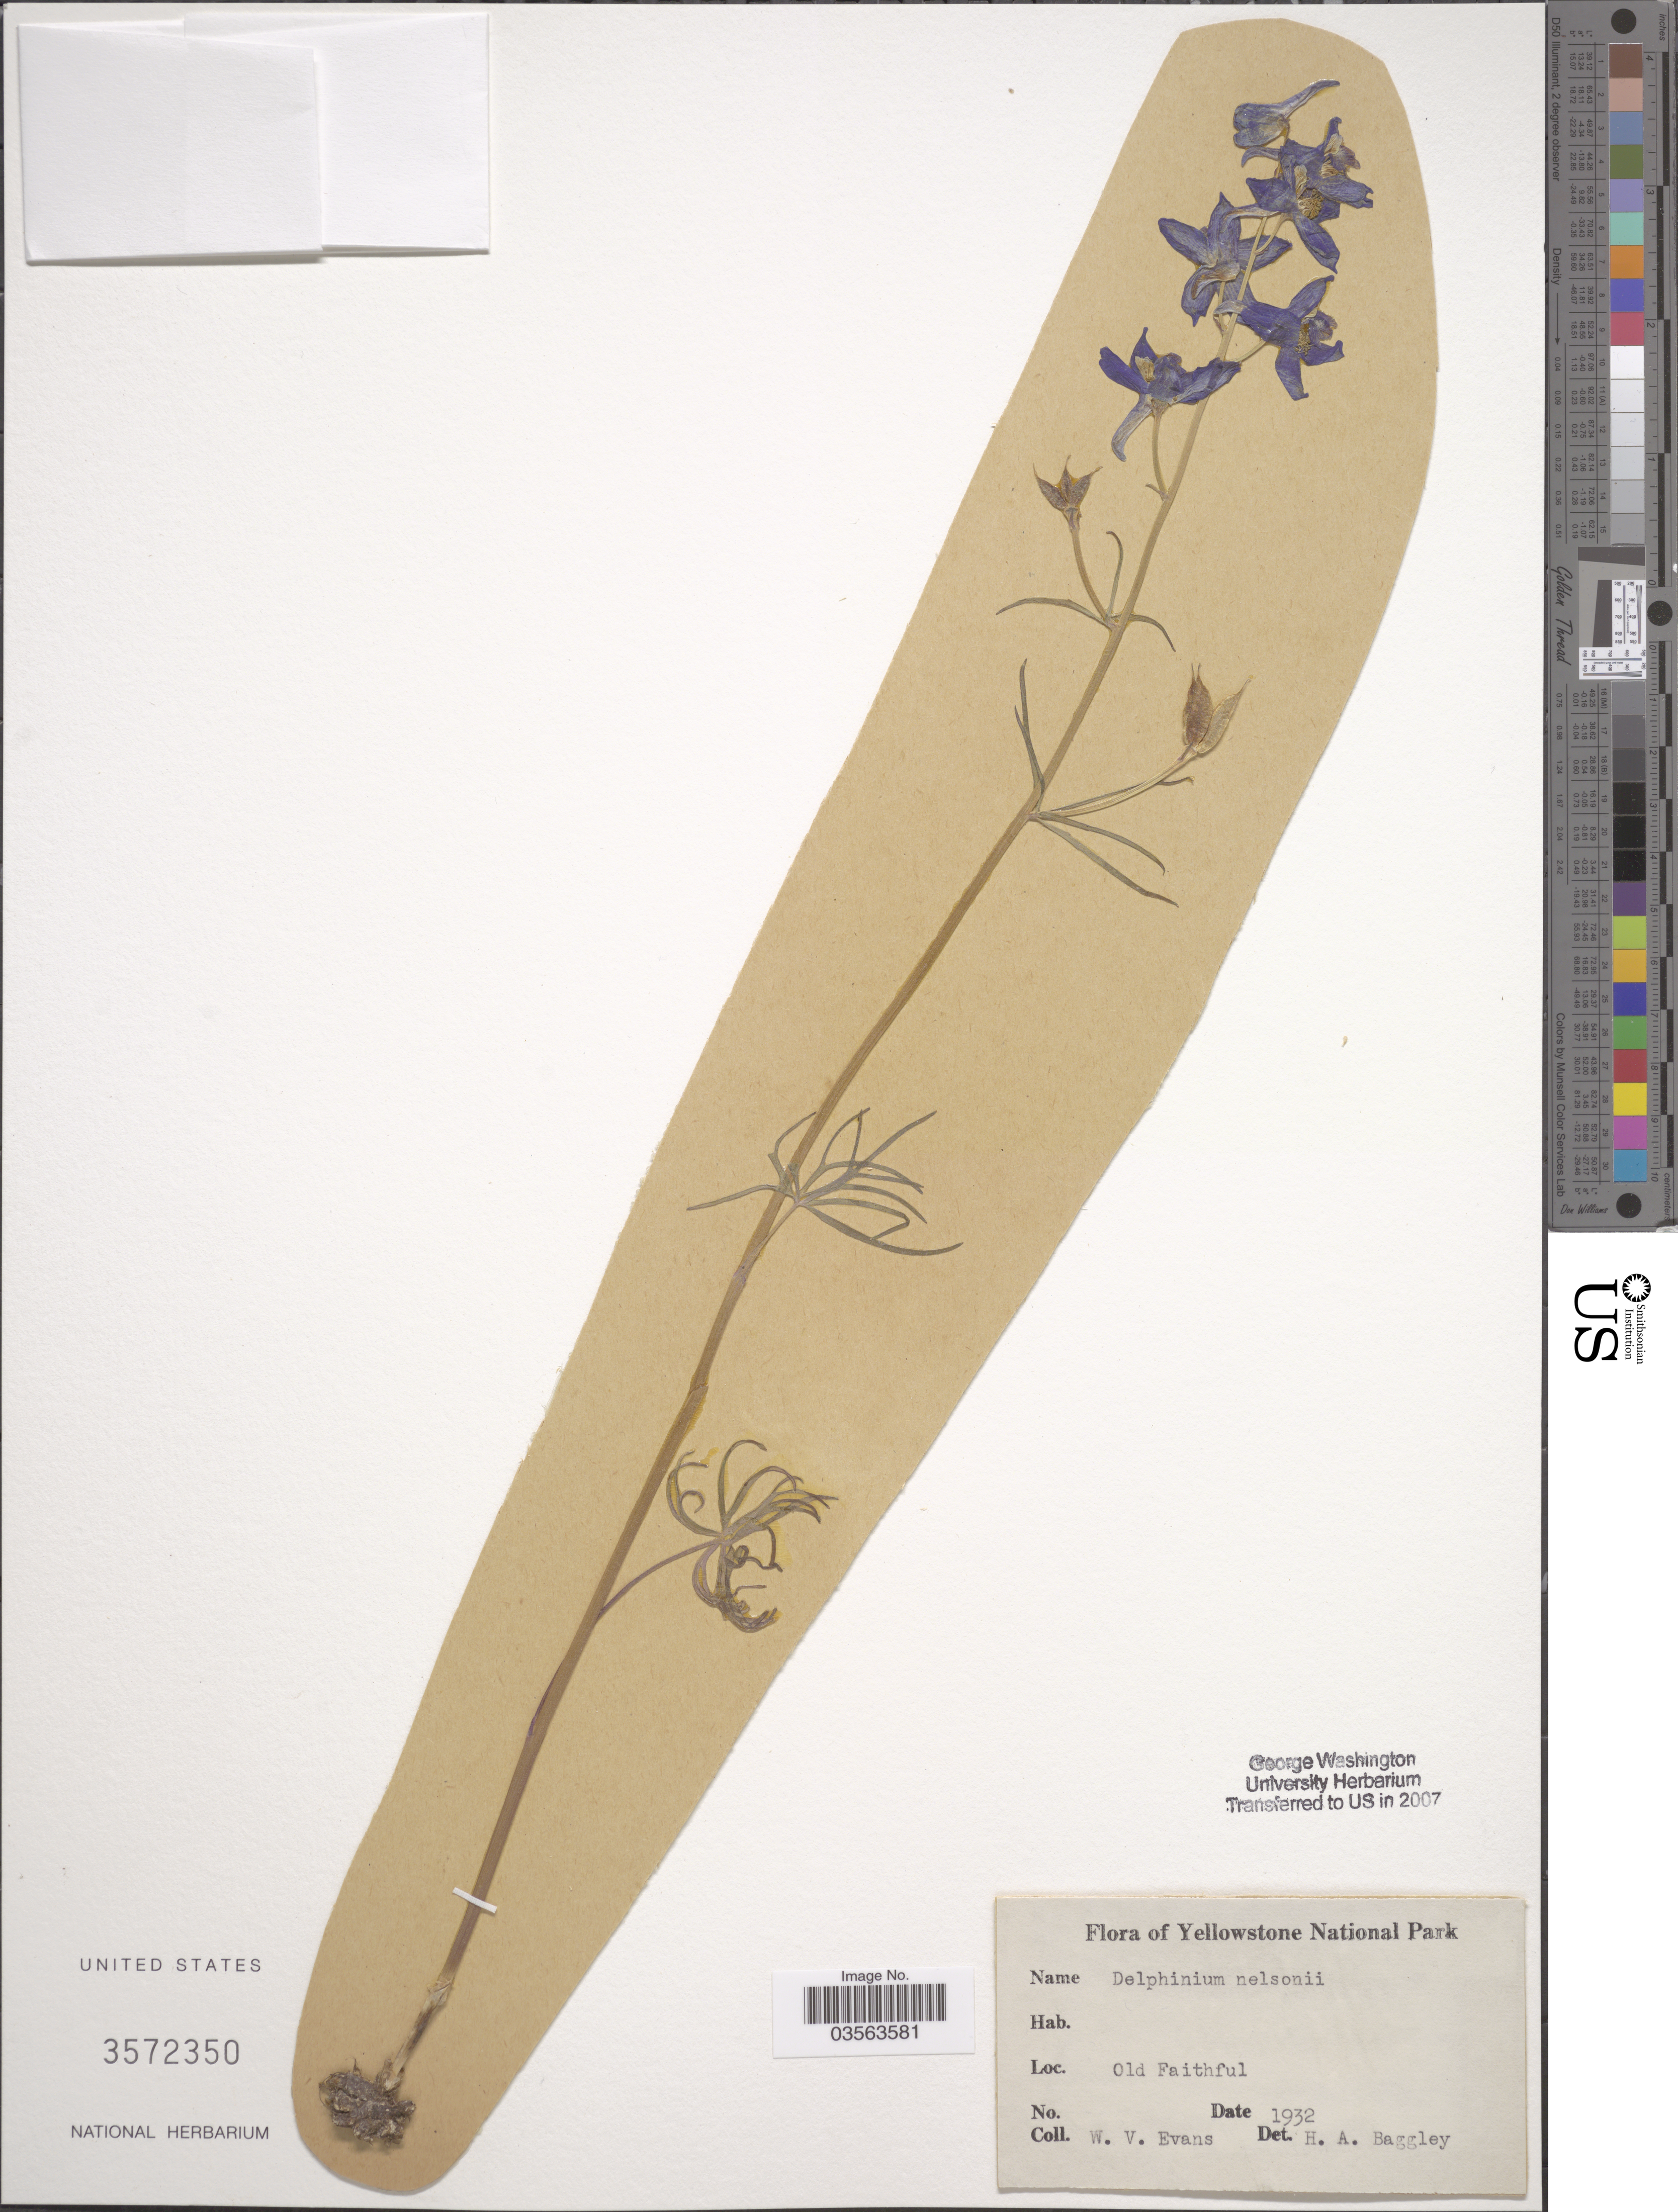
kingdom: Plantae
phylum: Tracheophyta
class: Magnoliopsida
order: Ranunculales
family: Ranunculaceae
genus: Delphinium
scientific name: Delphinium nelsonii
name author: Greene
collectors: W. Evans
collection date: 1932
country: United States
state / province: Wyoming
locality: Yellowstone National Park. Old Faithful.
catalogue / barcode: US 3572350